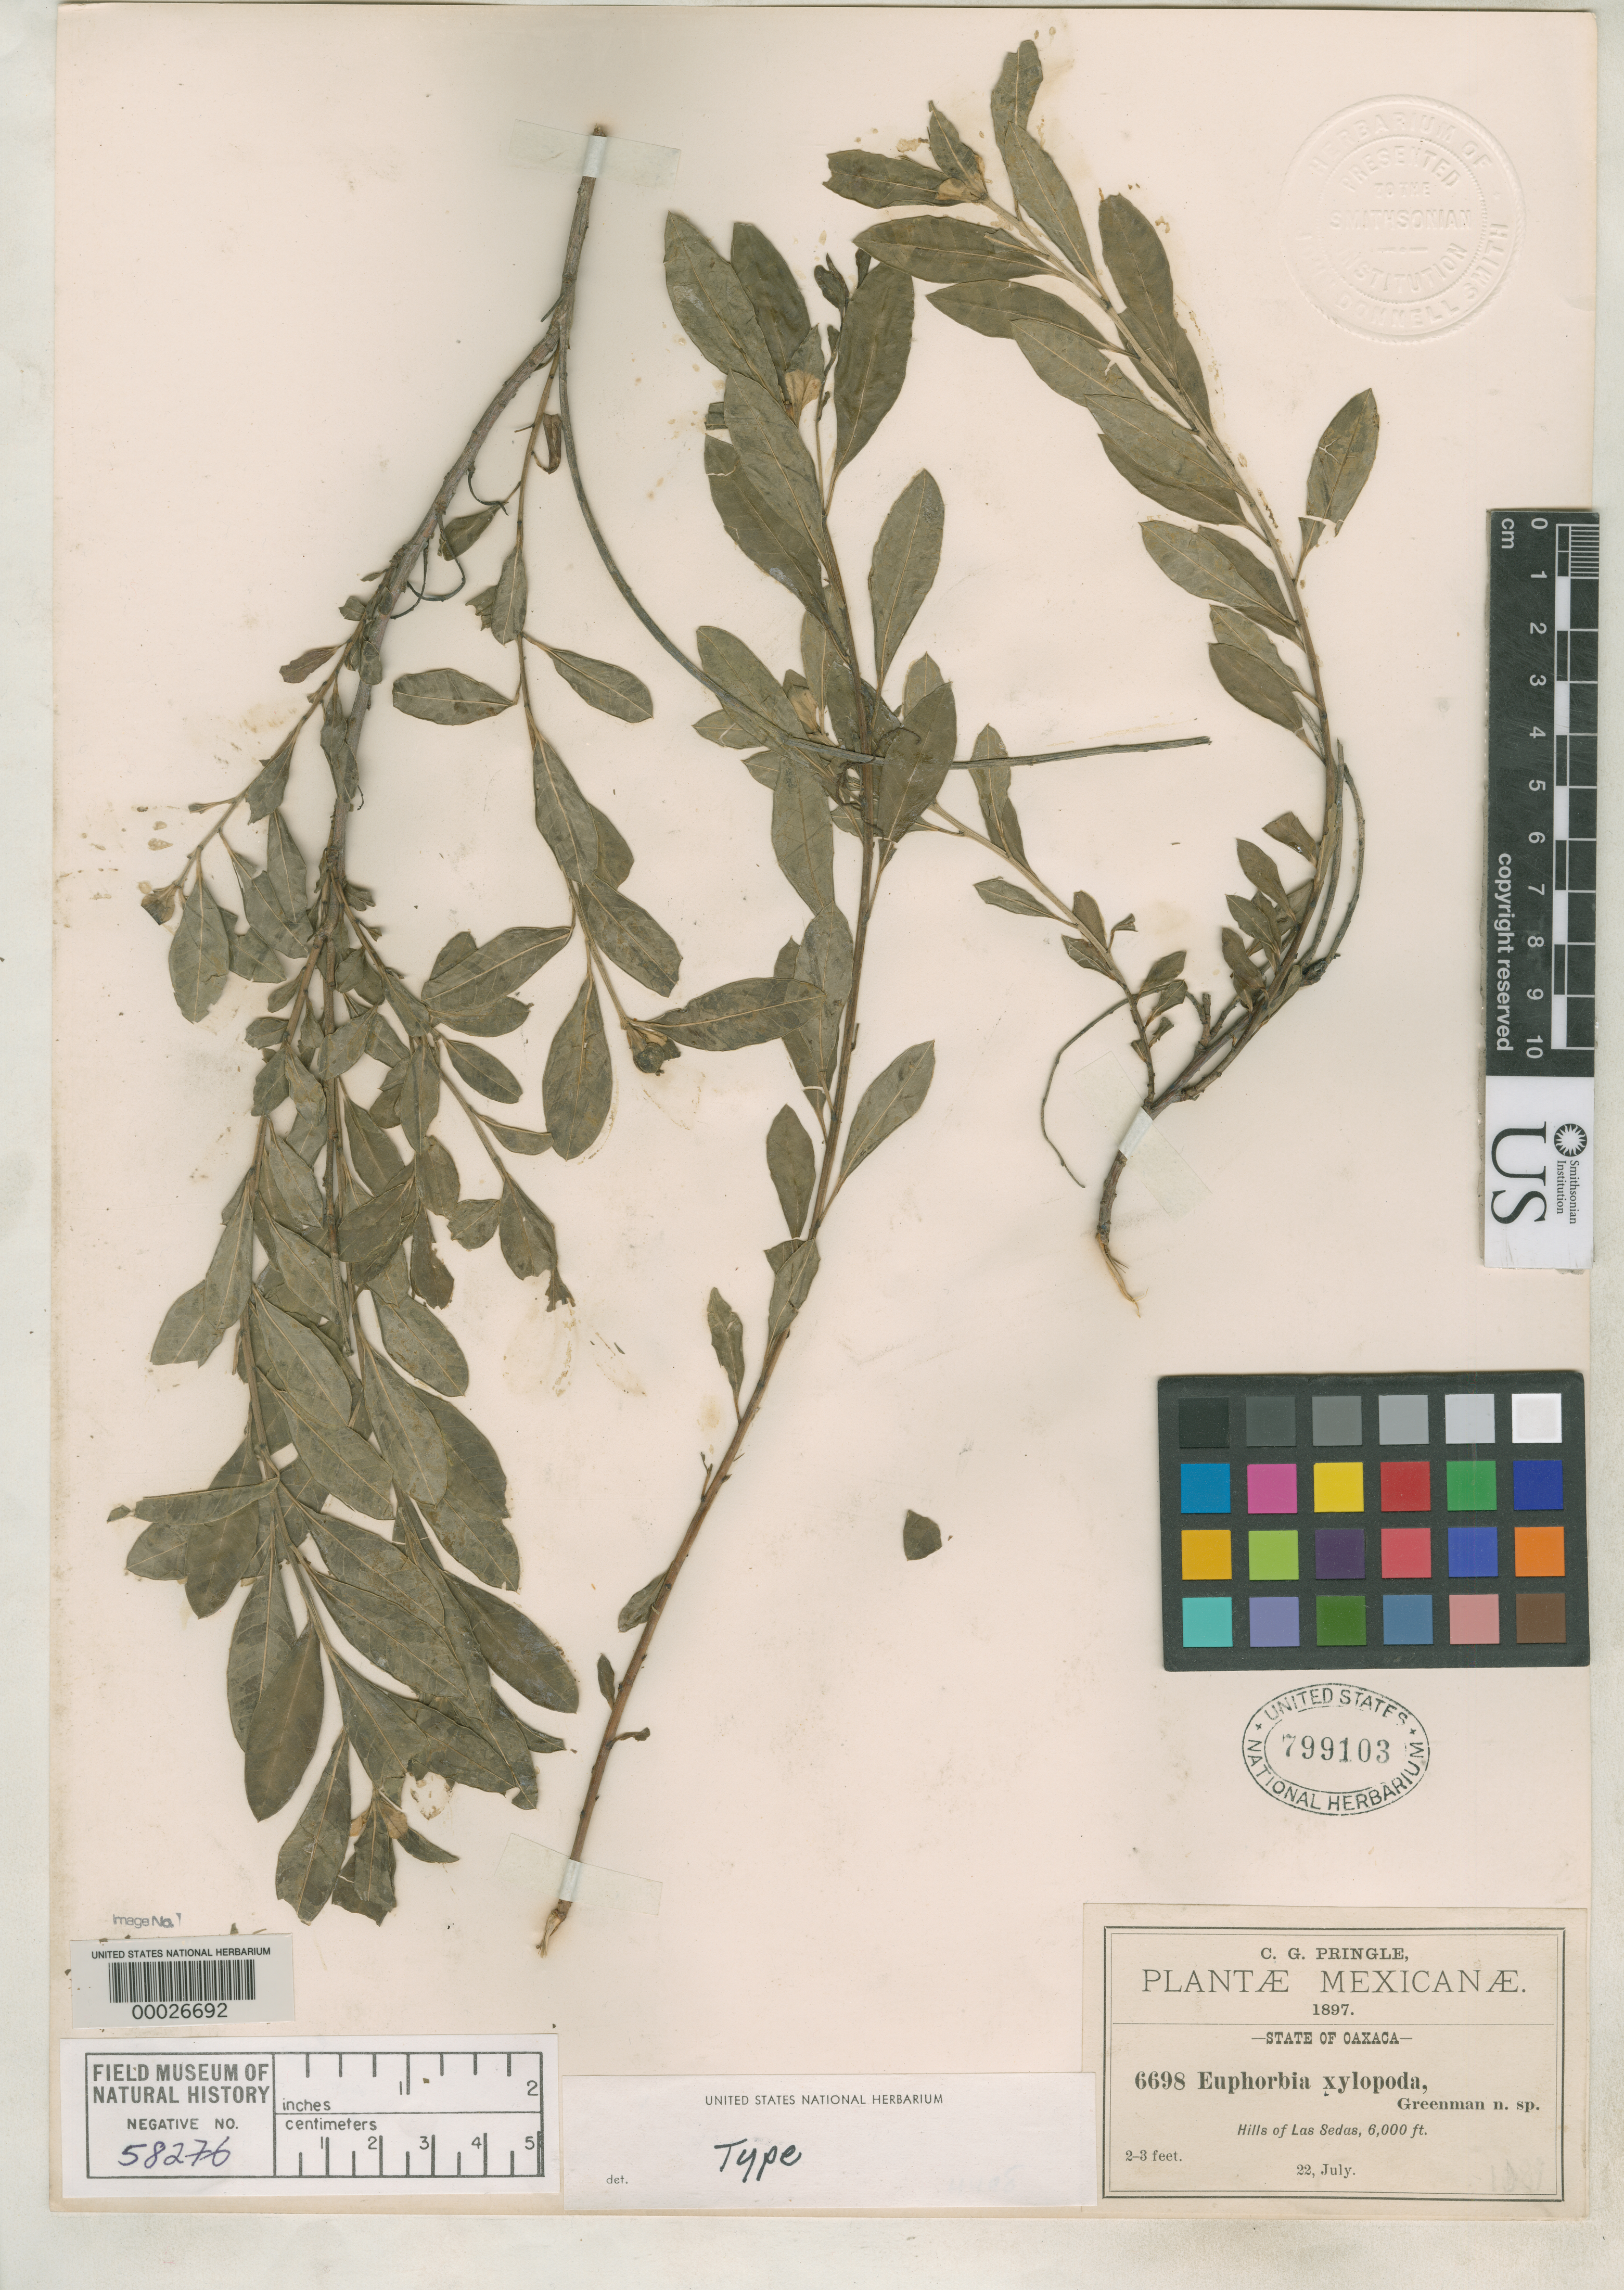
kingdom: Plantae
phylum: Tracheophyta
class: Magnoliopsida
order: Malpighiales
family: Euphorbiaceae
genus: Euphorbia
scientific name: Euphorbia xylopoda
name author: Greenm.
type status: Isotype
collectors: C. G. Pringle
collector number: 6698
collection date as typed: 22 Jul 1897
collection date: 1897-07-22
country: Mexico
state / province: Oaxaca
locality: Las Sedas.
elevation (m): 1850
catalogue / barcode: US 799103